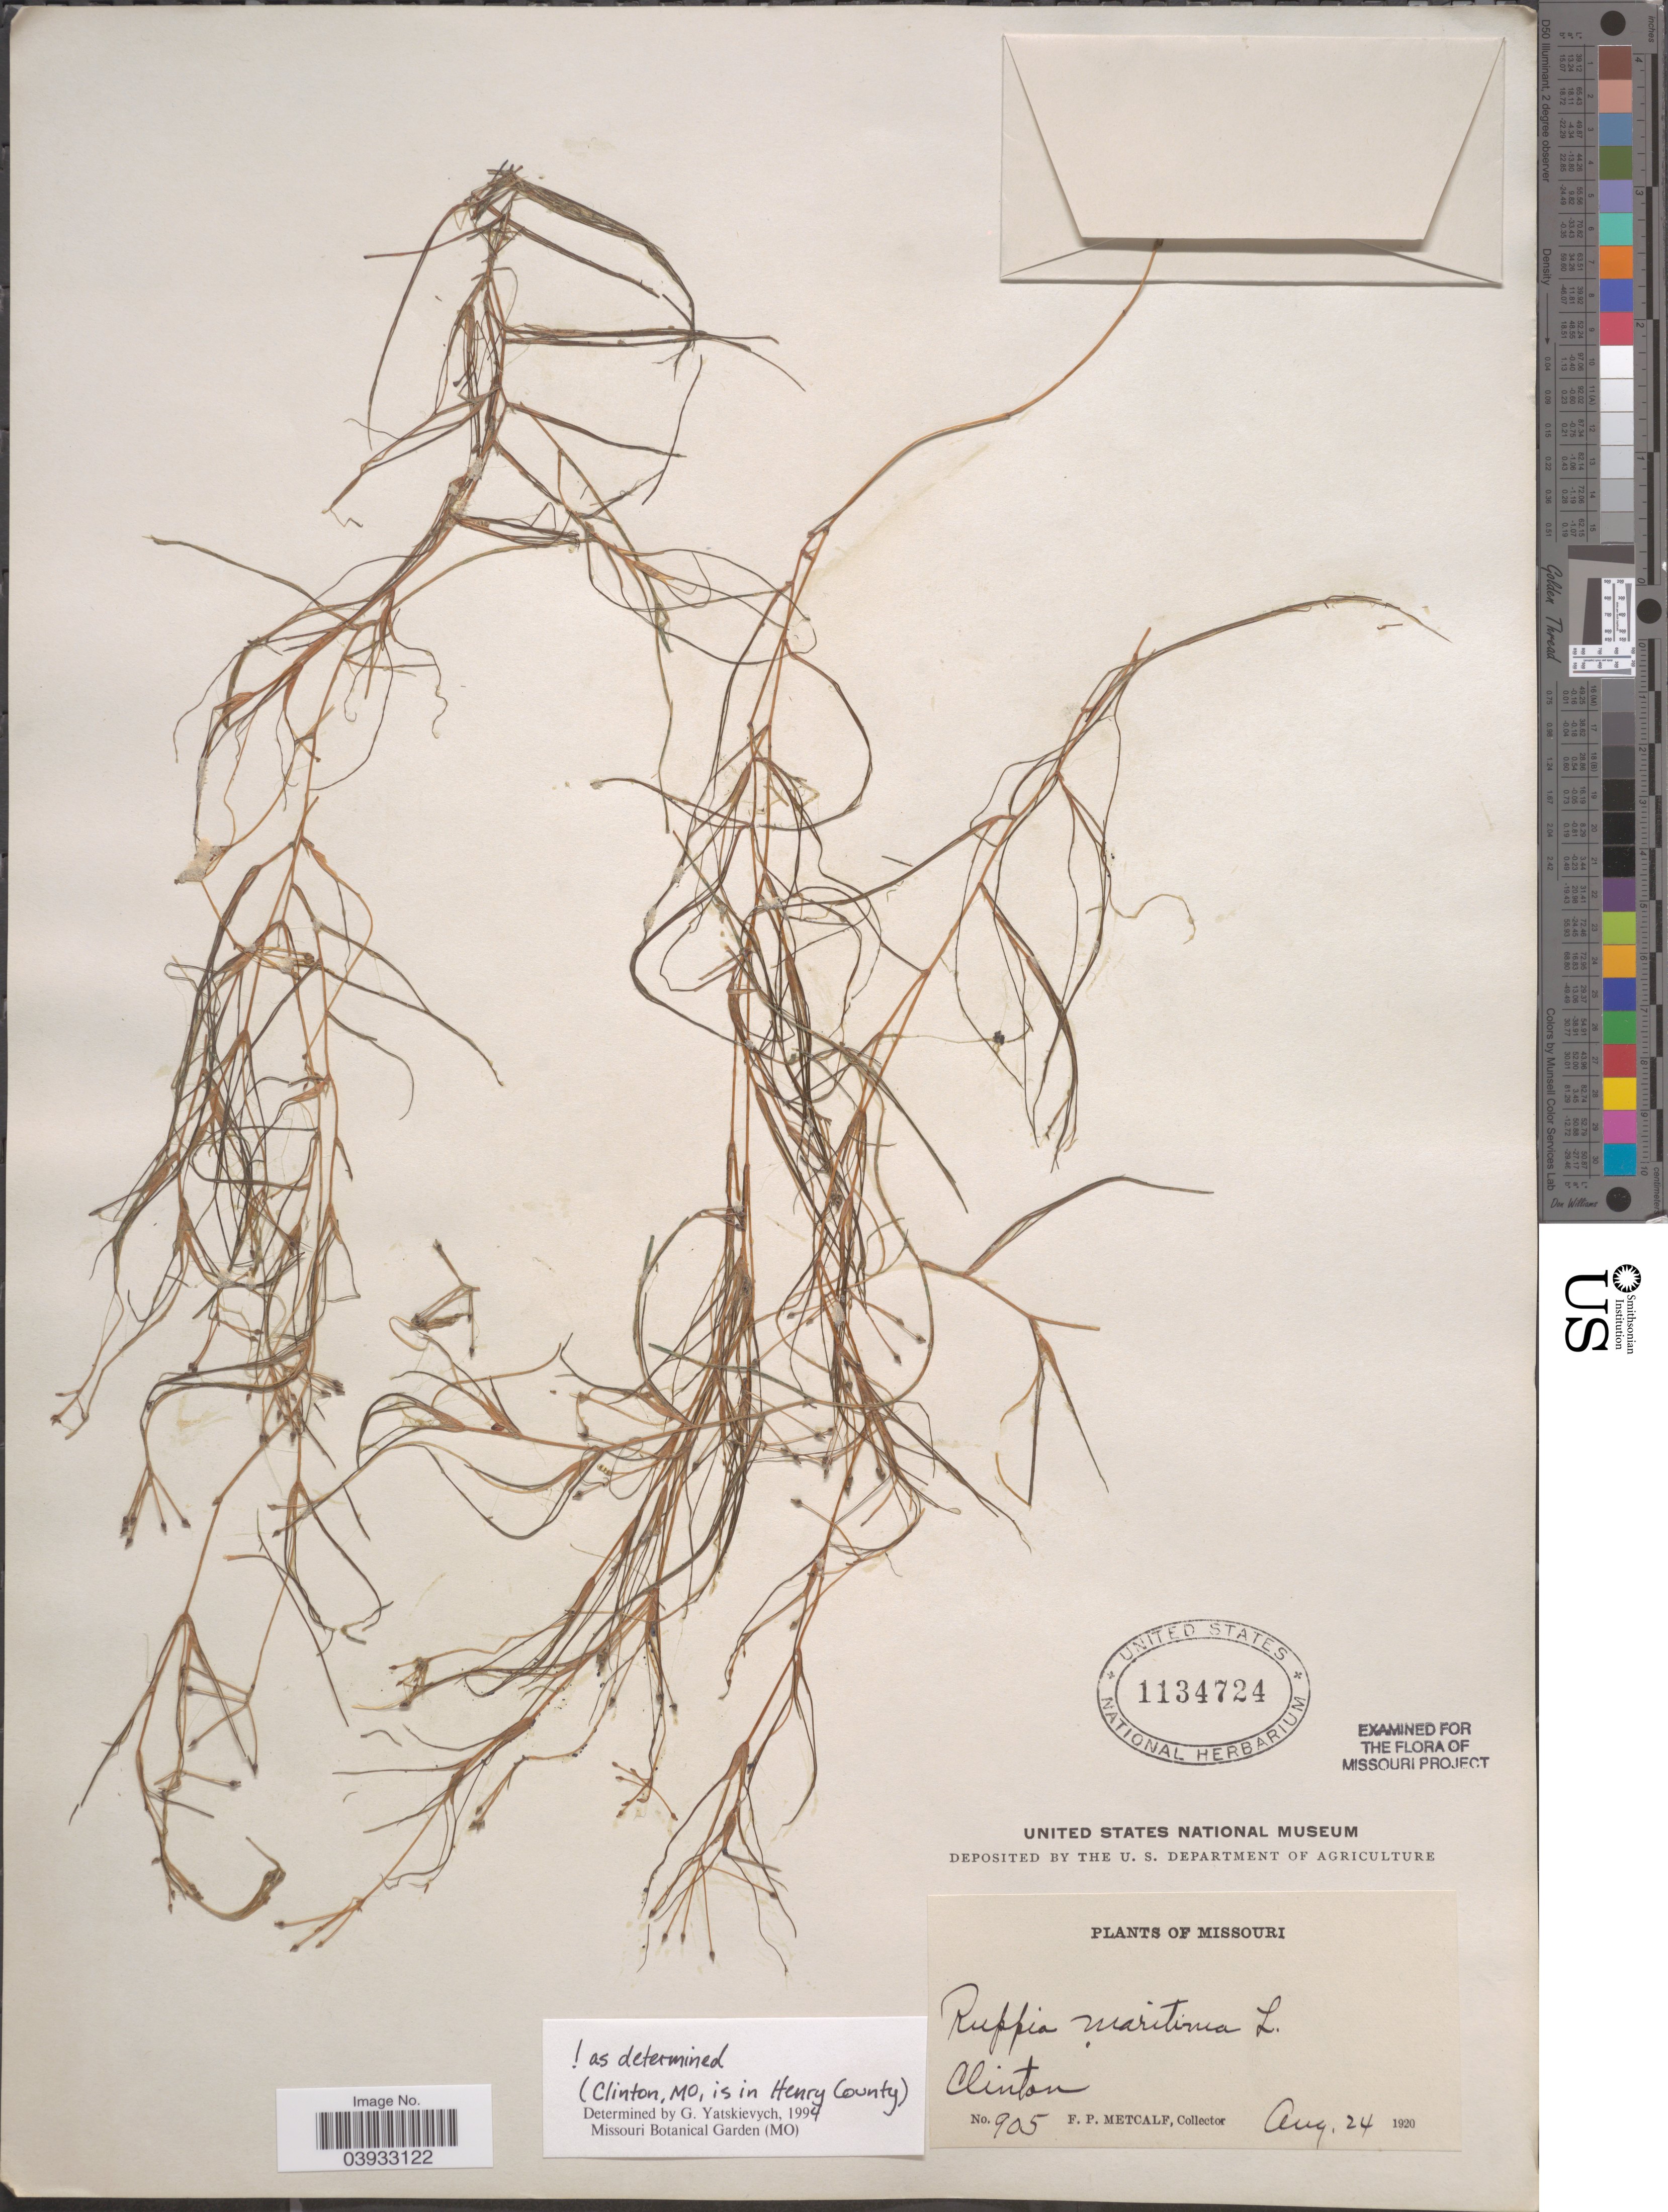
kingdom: Plantae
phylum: Tracheophyta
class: Liliopsida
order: Alismatales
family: Ruppiaceae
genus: Ruppia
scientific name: Ruppia maritima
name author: L.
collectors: F. Metcalf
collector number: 905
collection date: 1920-08-24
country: United States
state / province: Missouri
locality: Clinton.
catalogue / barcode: US 1134724